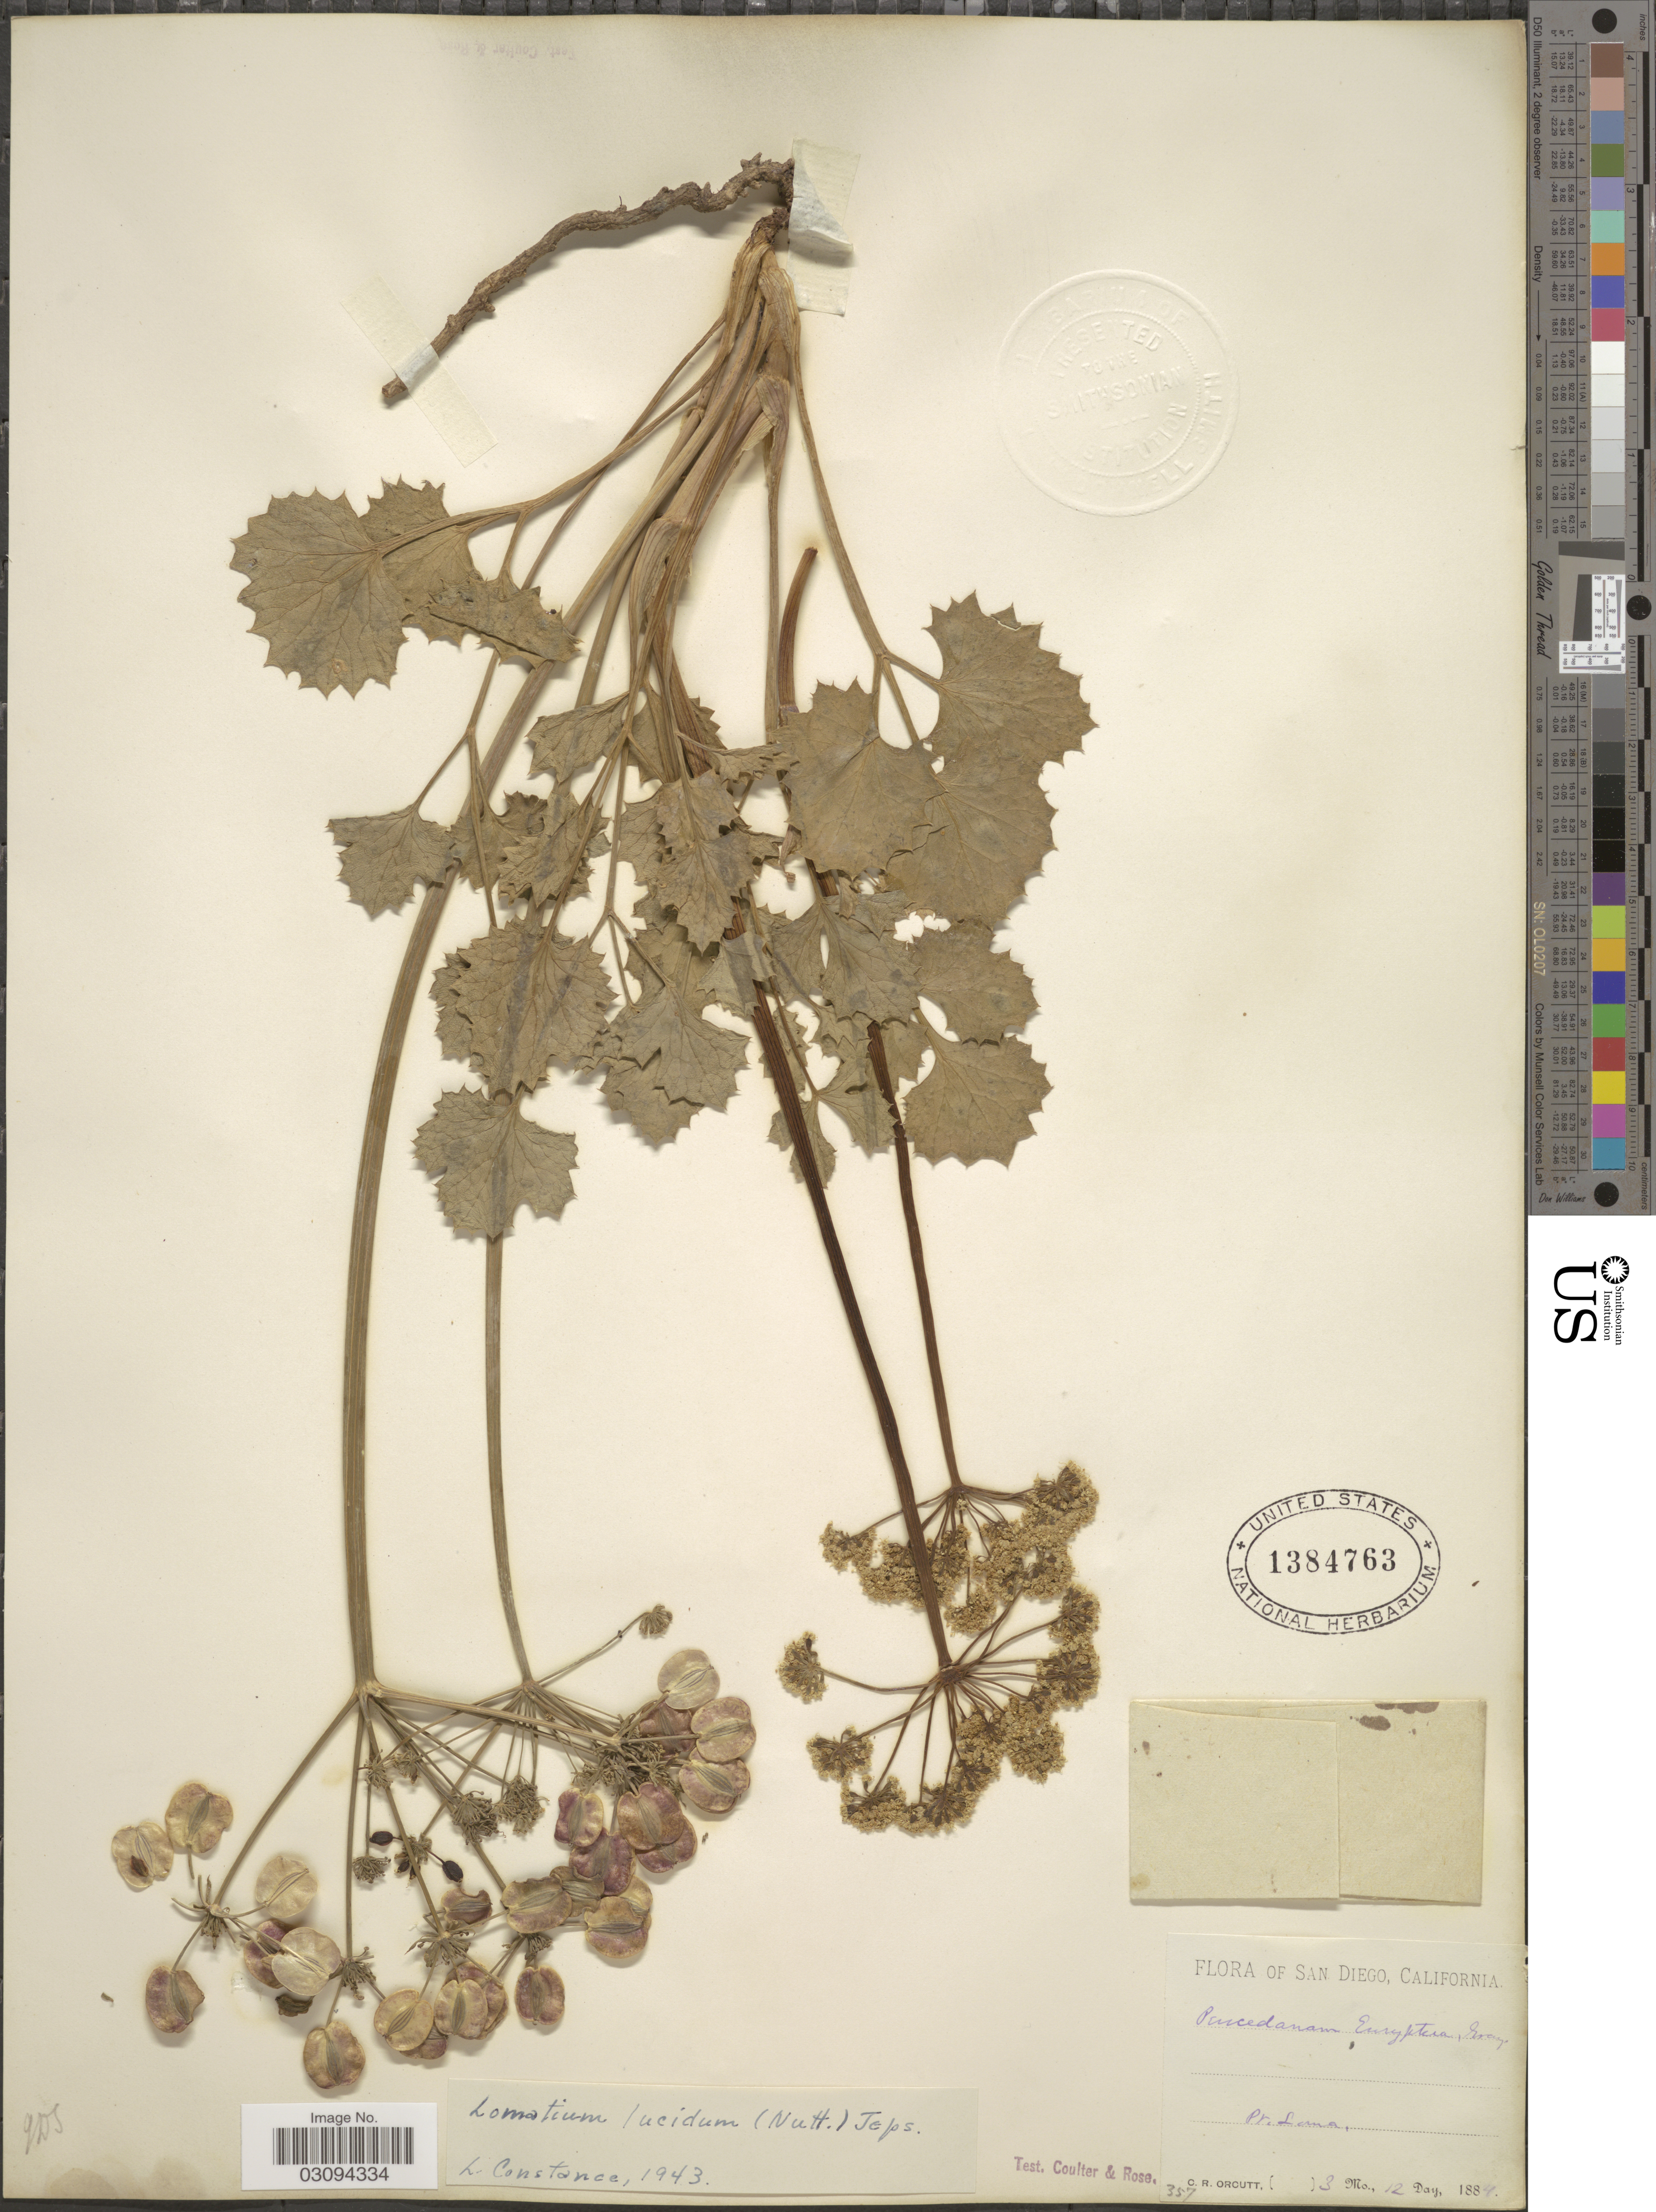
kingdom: Plantae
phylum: Tracheophyta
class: Magnoliopsida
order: Apiales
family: Apiaceae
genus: Lomatium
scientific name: Lomatium lucidum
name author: (Nutt. ex Torr. & A. Gray) Jeps.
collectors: C. R. Orcutt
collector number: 357?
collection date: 1884-03-12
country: United States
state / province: California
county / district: San Diego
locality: San Diego. Pt. Loma.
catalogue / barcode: US 1384763